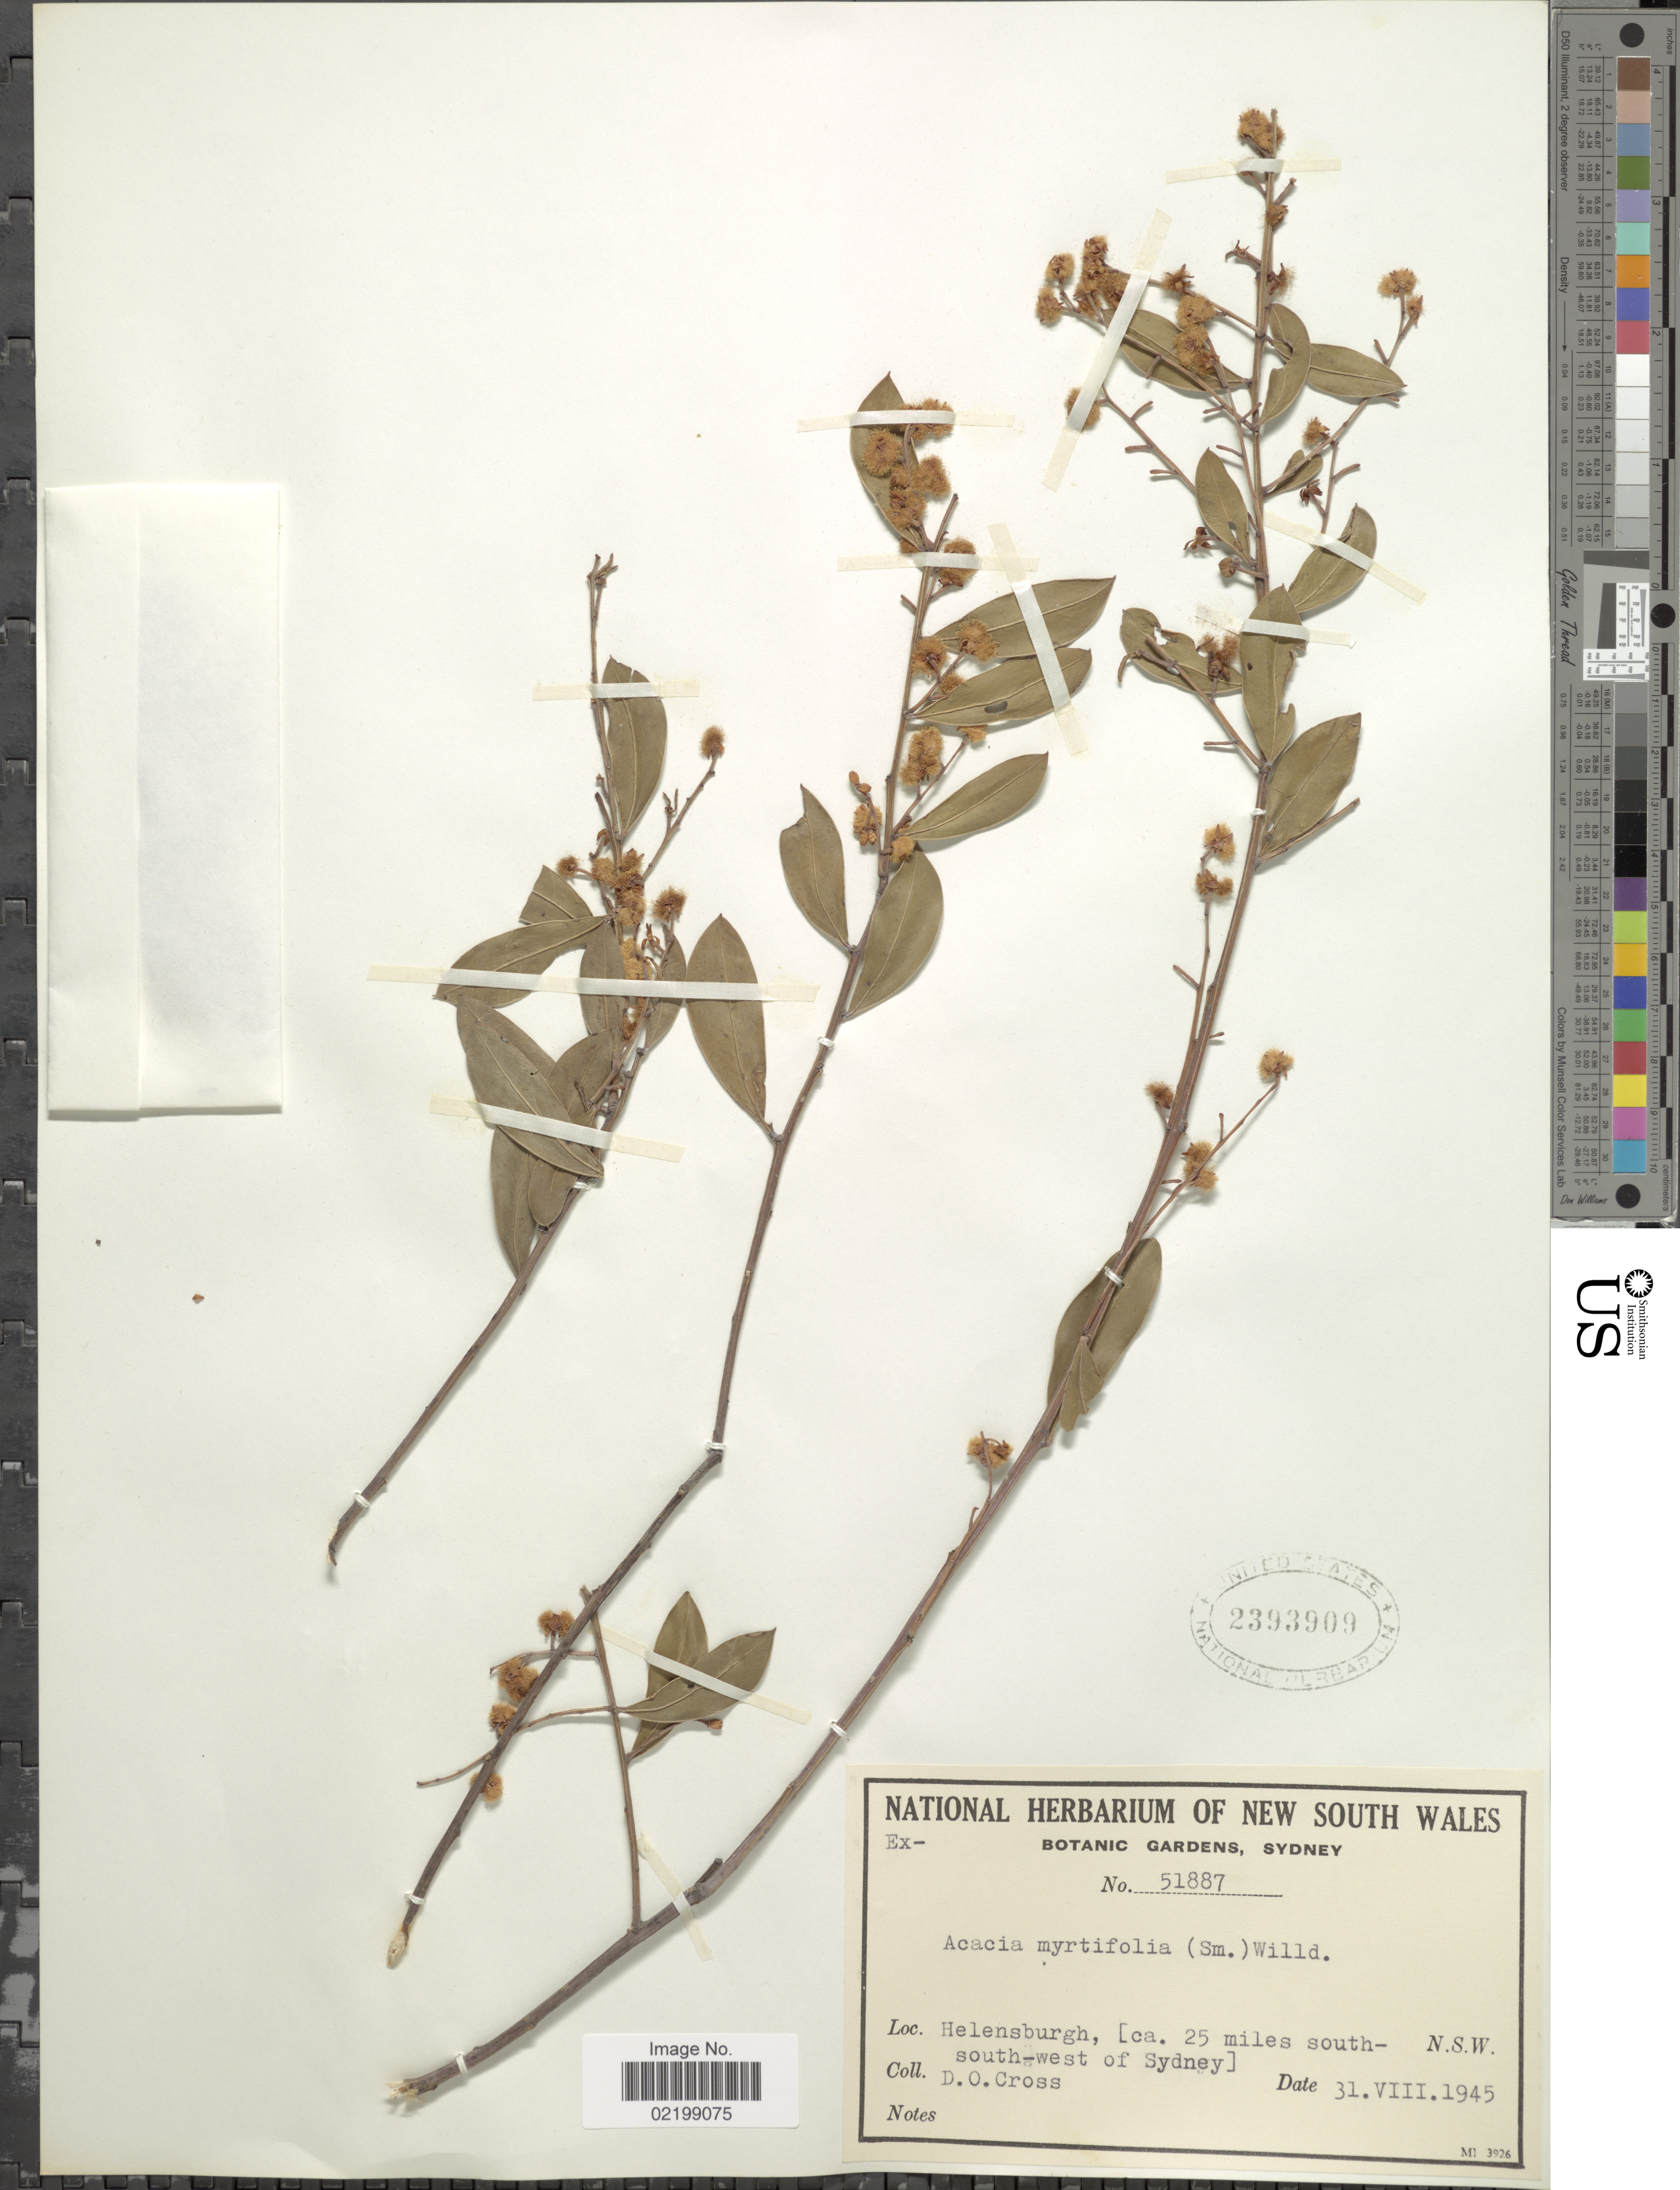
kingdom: Plantae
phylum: Tracheophyta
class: Magnoliopsida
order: Fabales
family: Fabaceae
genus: Acacia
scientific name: Acacia myrtifolia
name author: (Sm.) Willd.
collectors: D. Cross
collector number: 51887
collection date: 1945-08-31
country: Australia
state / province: New South Wales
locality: Helensburgh, (ca. 25 miles south-south-west of Sydney)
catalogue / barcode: US 2393909